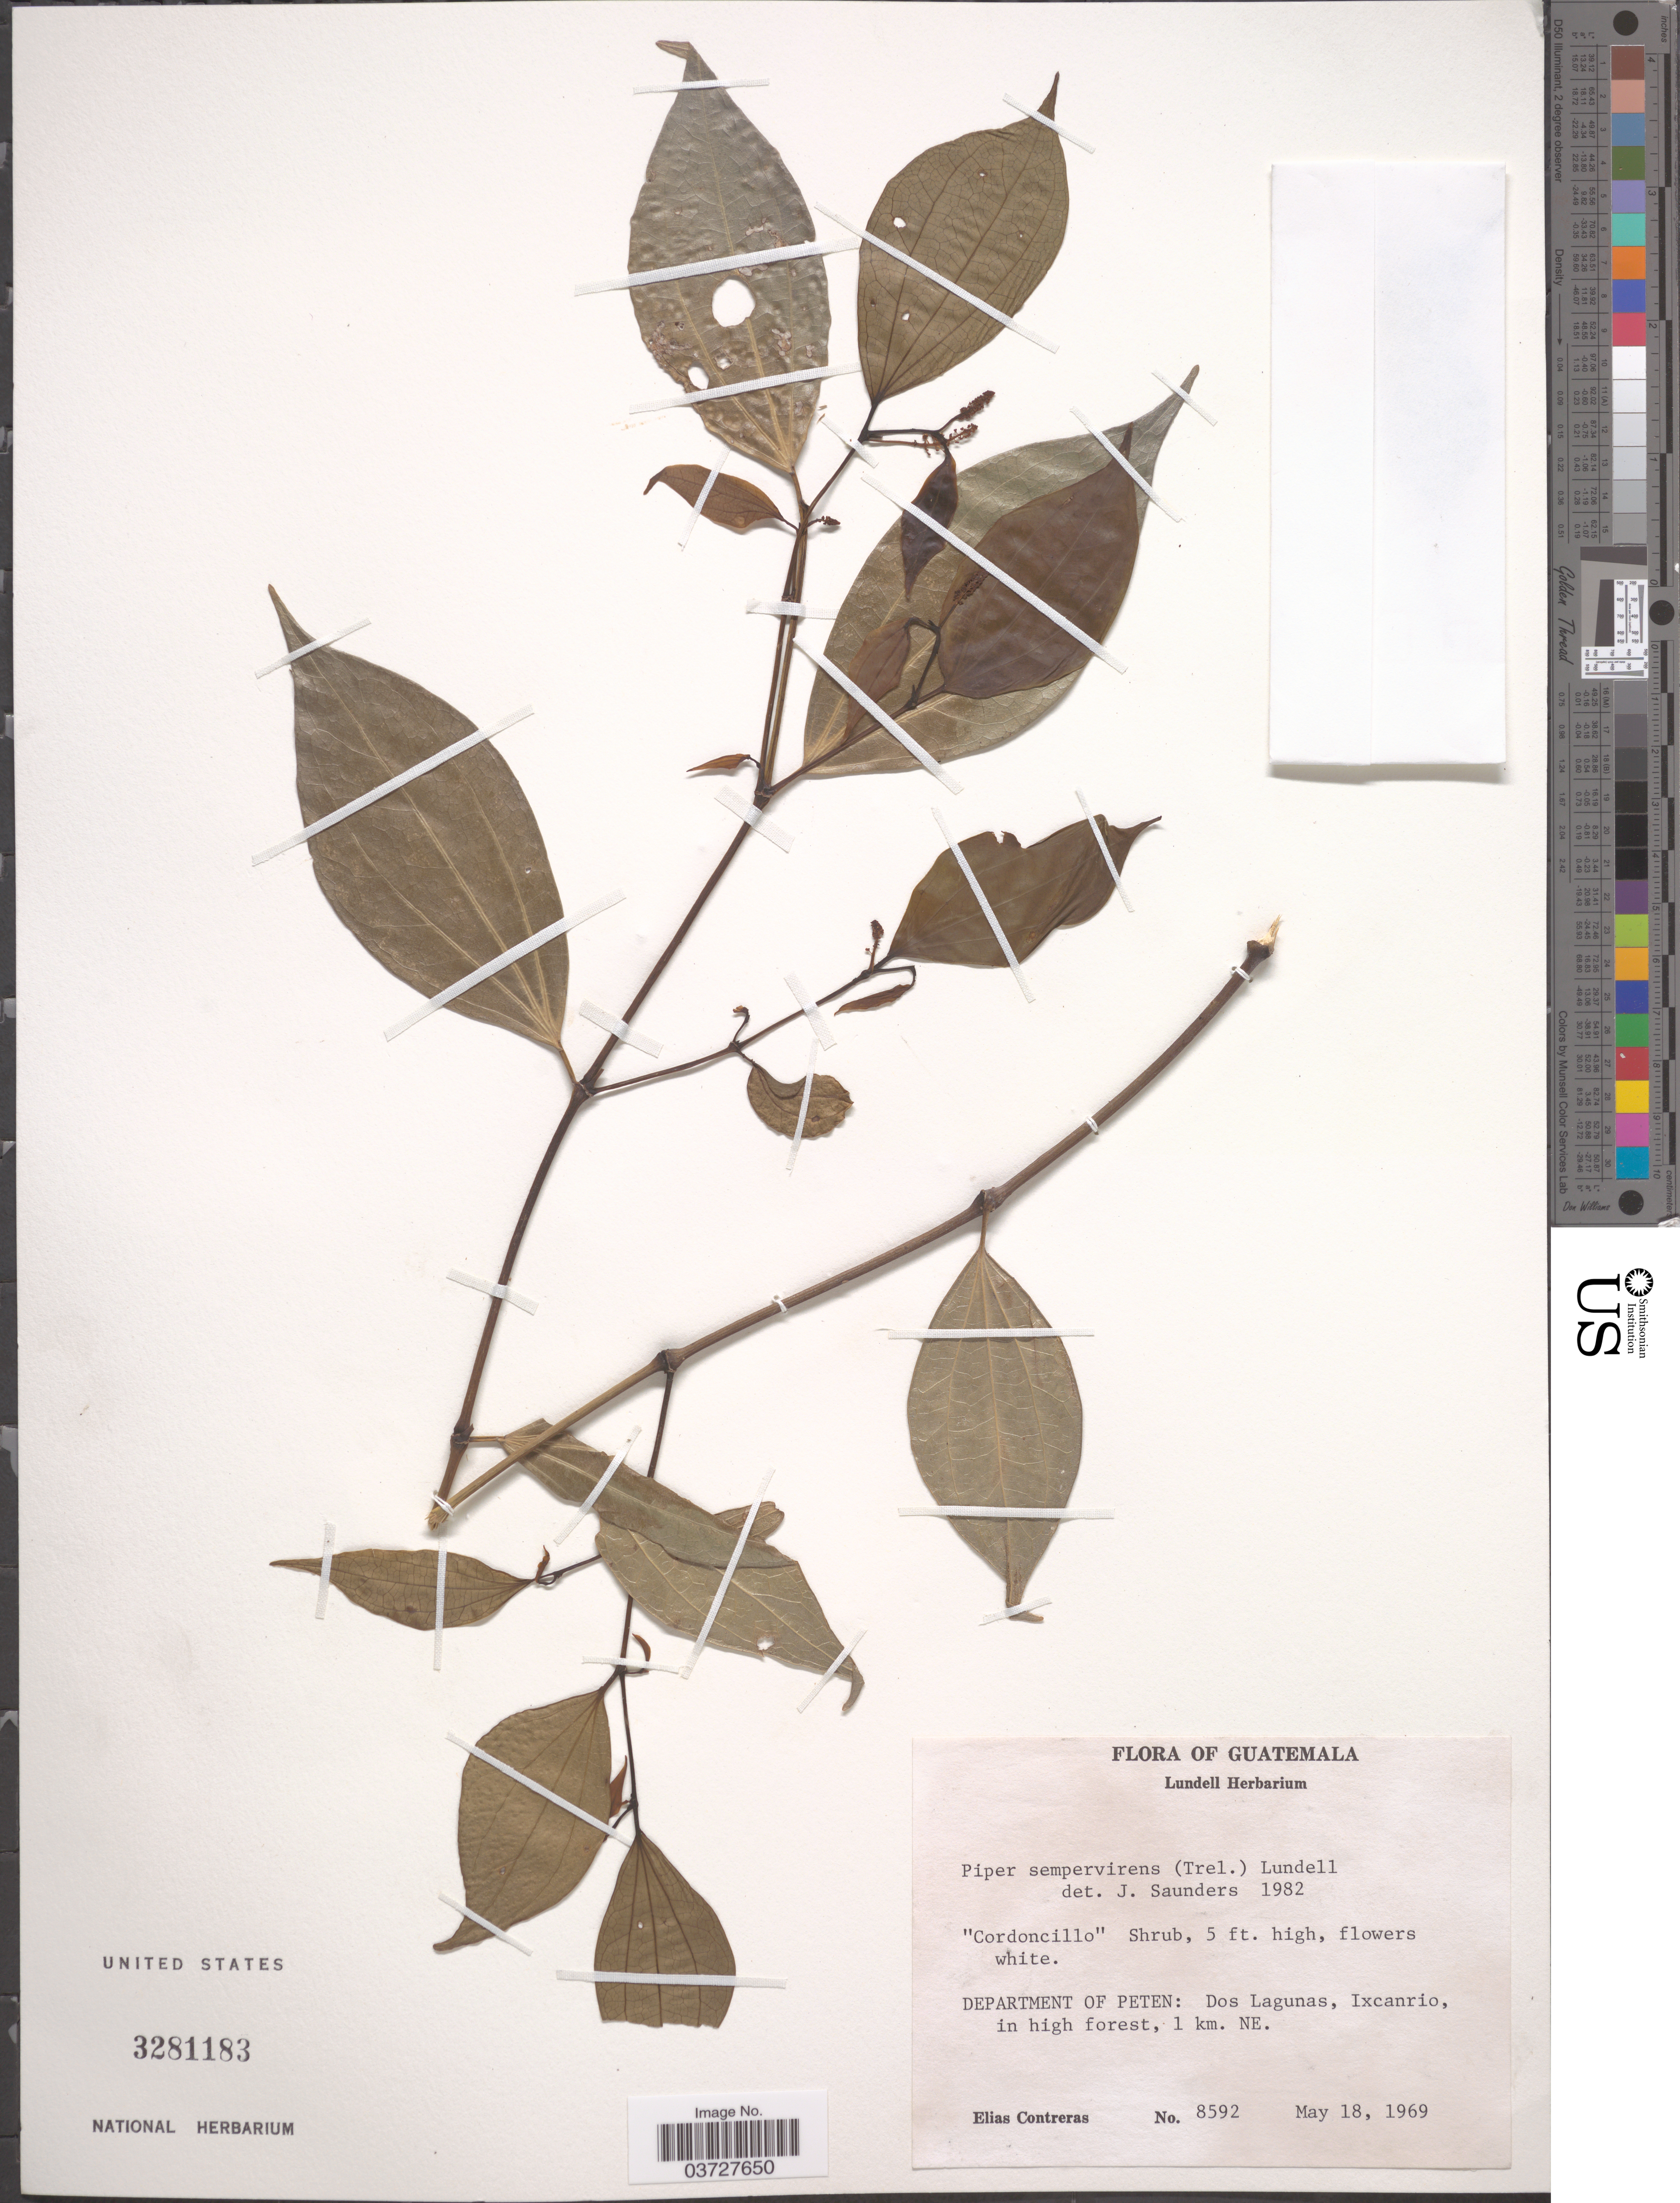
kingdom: Plantae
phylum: Tracheophyta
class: Magnoliopsida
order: Piperales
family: Piperaceae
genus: Piper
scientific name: Piper neesianum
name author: C. DC.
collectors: E. Contreras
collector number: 8592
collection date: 1969-05-18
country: Guatemala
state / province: El Peten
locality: Department of Peten: Dos Lagunas, Ixcanrio, in high forest, 1 km. NE.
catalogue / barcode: US 3281183